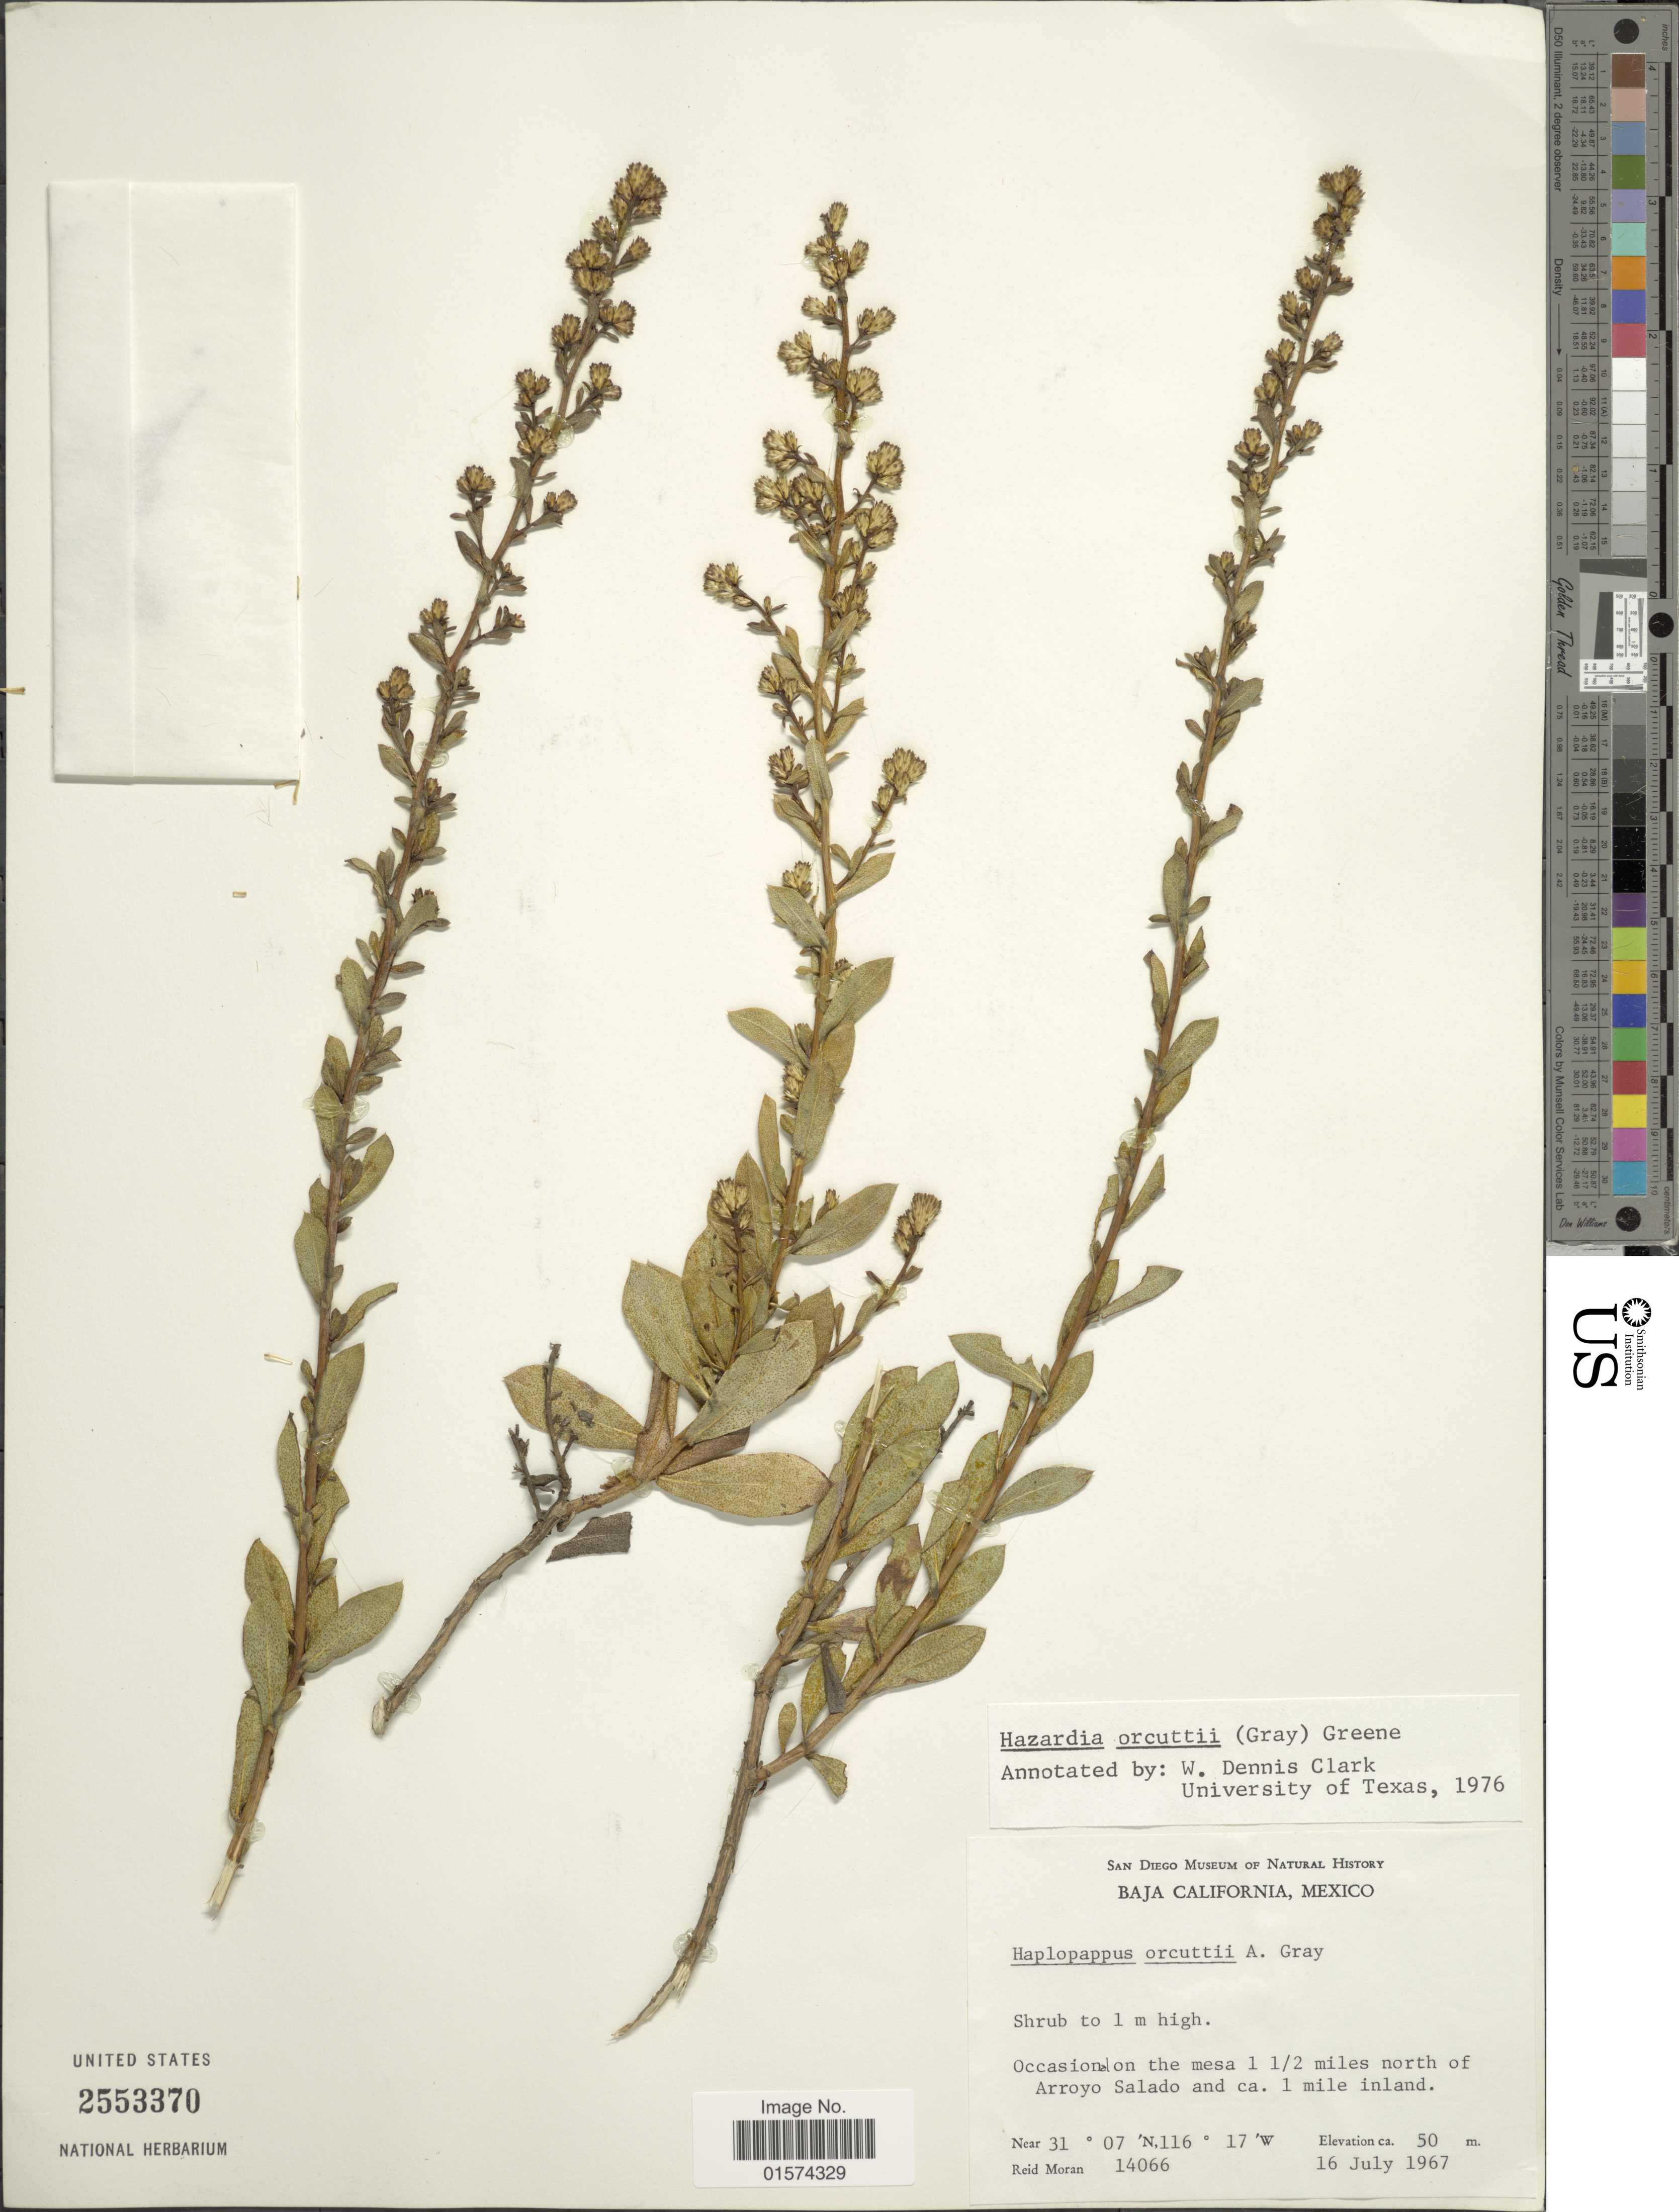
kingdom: Plantae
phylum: Tracheophyta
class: Magnoliopsida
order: Asterales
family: Asteraceae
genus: Hazardia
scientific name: Hazardia orcuttii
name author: (A. Gray) Greene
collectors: R. V. Moran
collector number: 14066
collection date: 1967-07-16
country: Mexico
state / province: Baja California Sur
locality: Occasional on the mesa 1½ miles north of Arroyo Salado and ca. 1 mile inland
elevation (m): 50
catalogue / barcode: US 2553370